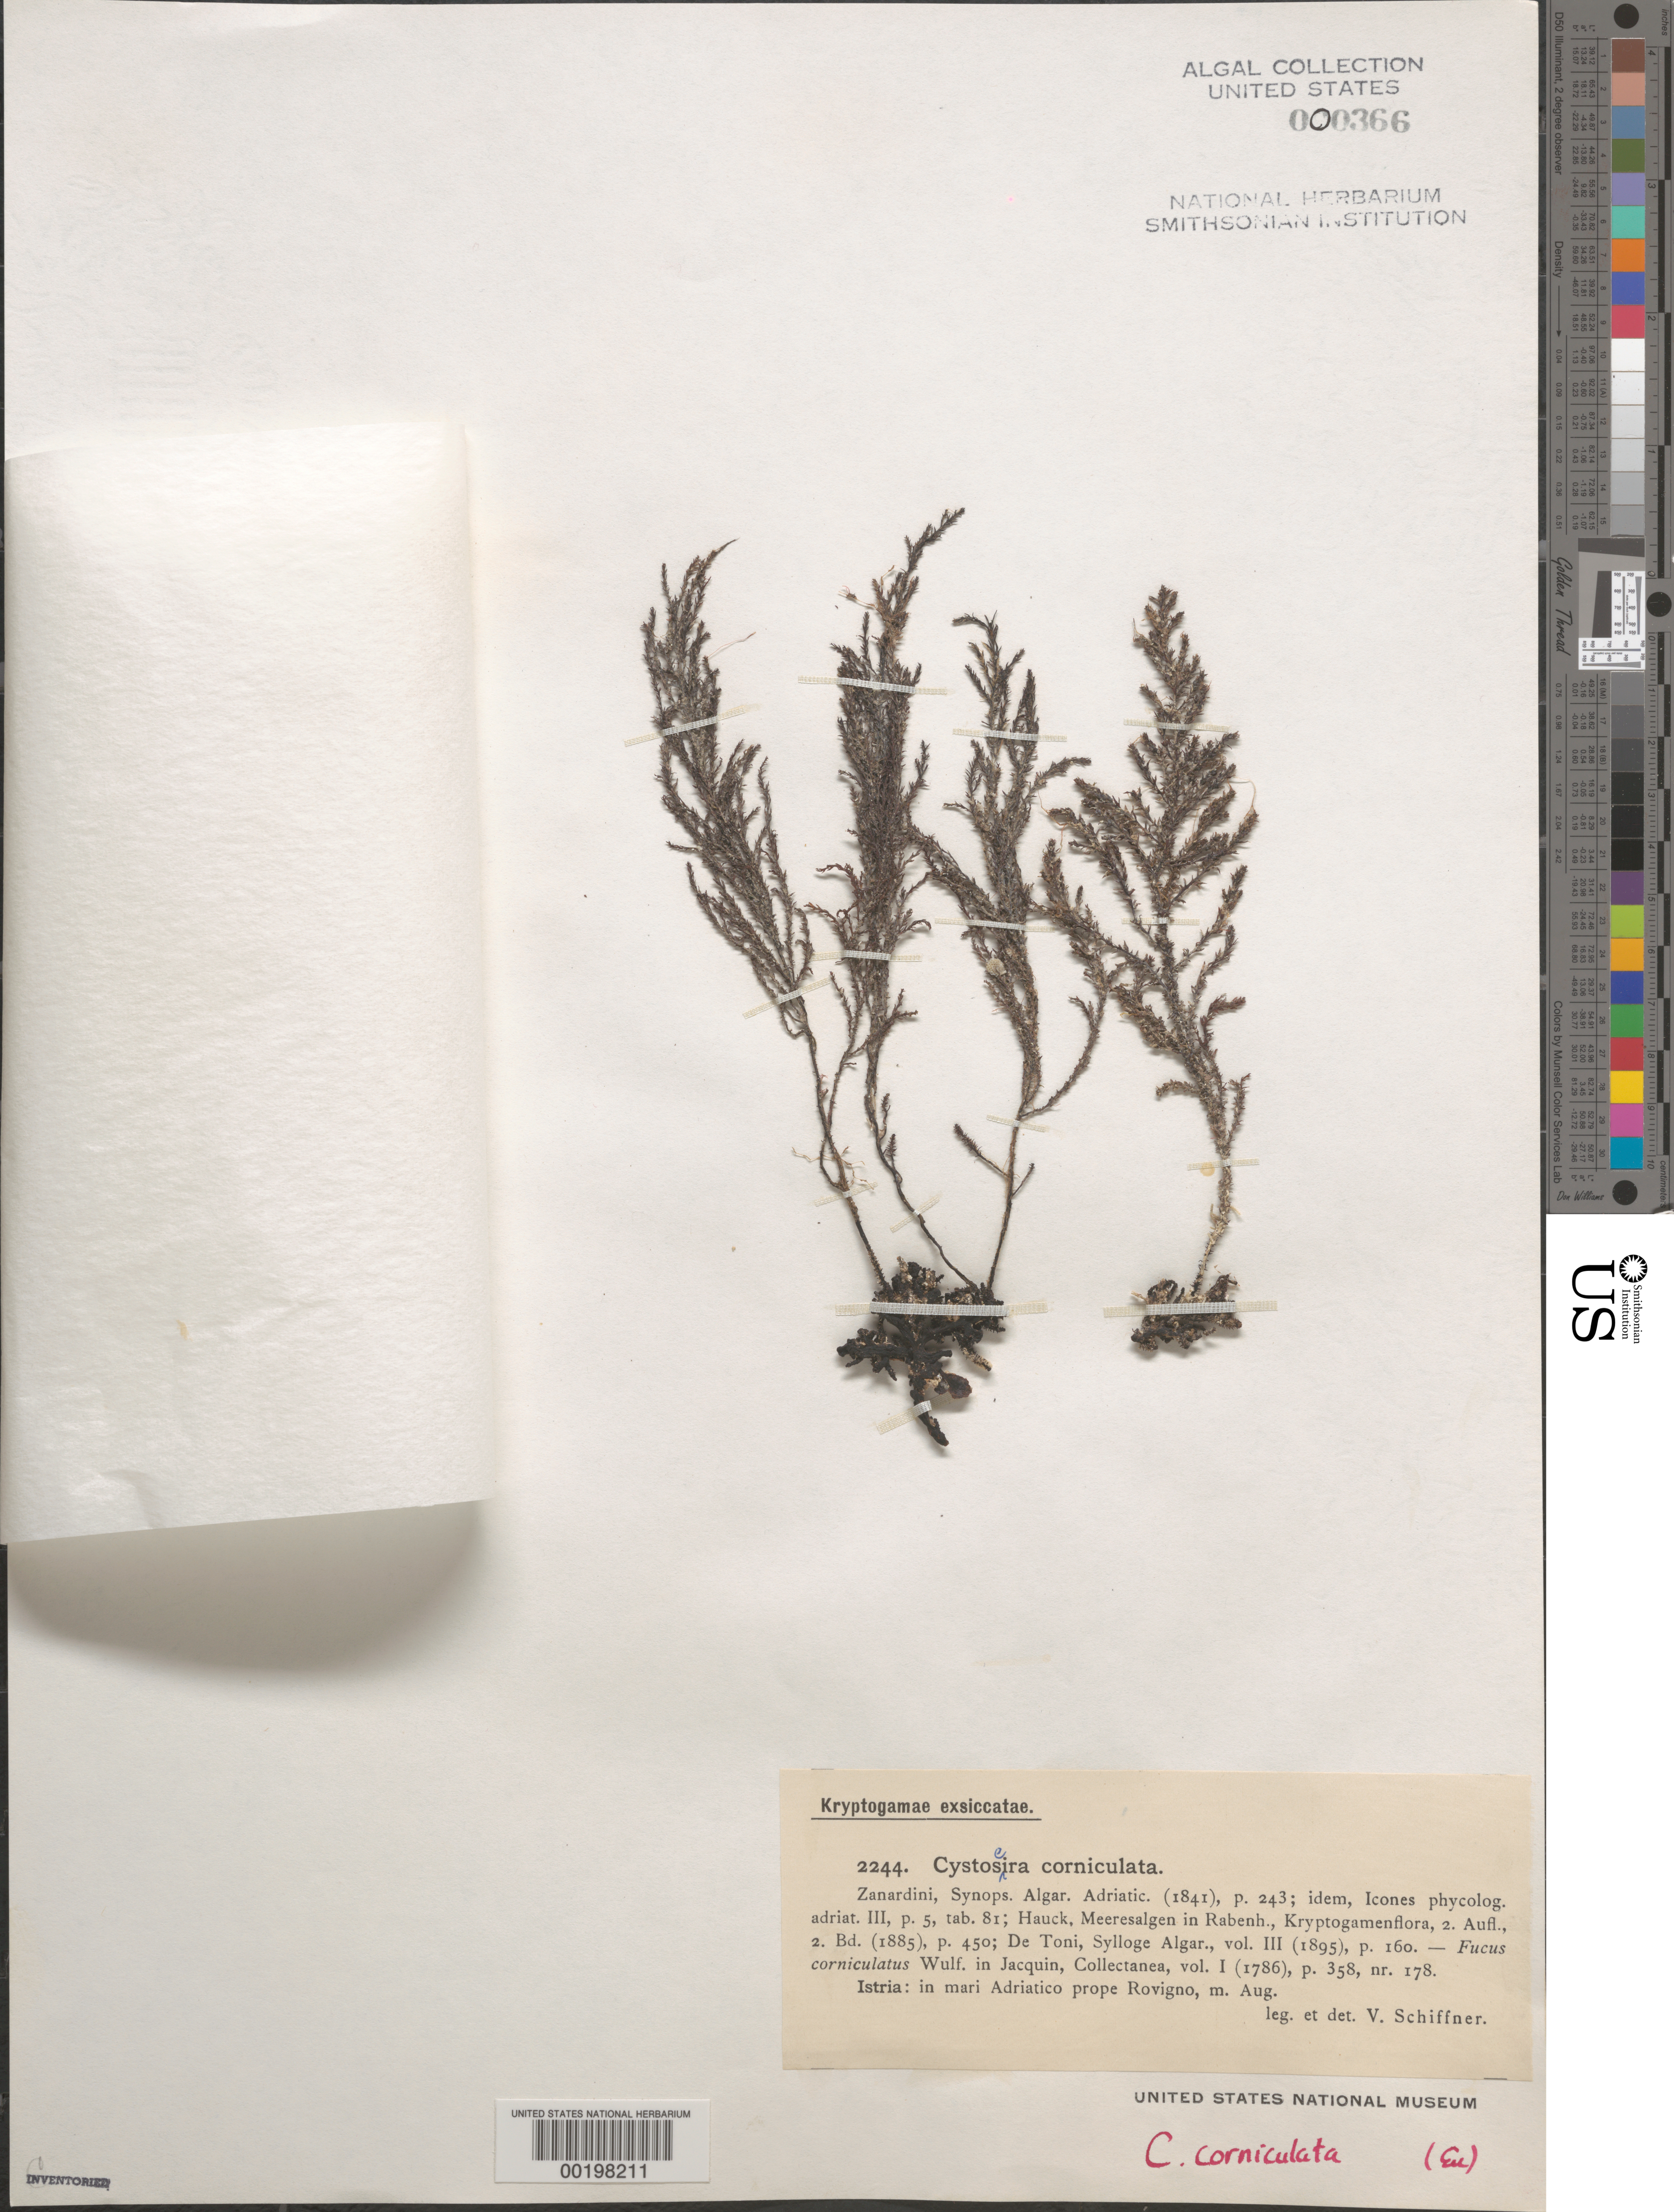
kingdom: Chromista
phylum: Ochrophyta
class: Phaeophyceae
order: Fucales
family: Sargassaceae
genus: Ericaria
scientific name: Ericaria corniculata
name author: (Turner) Neiva & E.A. Serrão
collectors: V. Schiffner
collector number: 2244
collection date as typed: Aug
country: Croatia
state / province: Istria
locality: Adriatic Sea near Rovinj (Rovigno)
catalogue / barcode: US 366